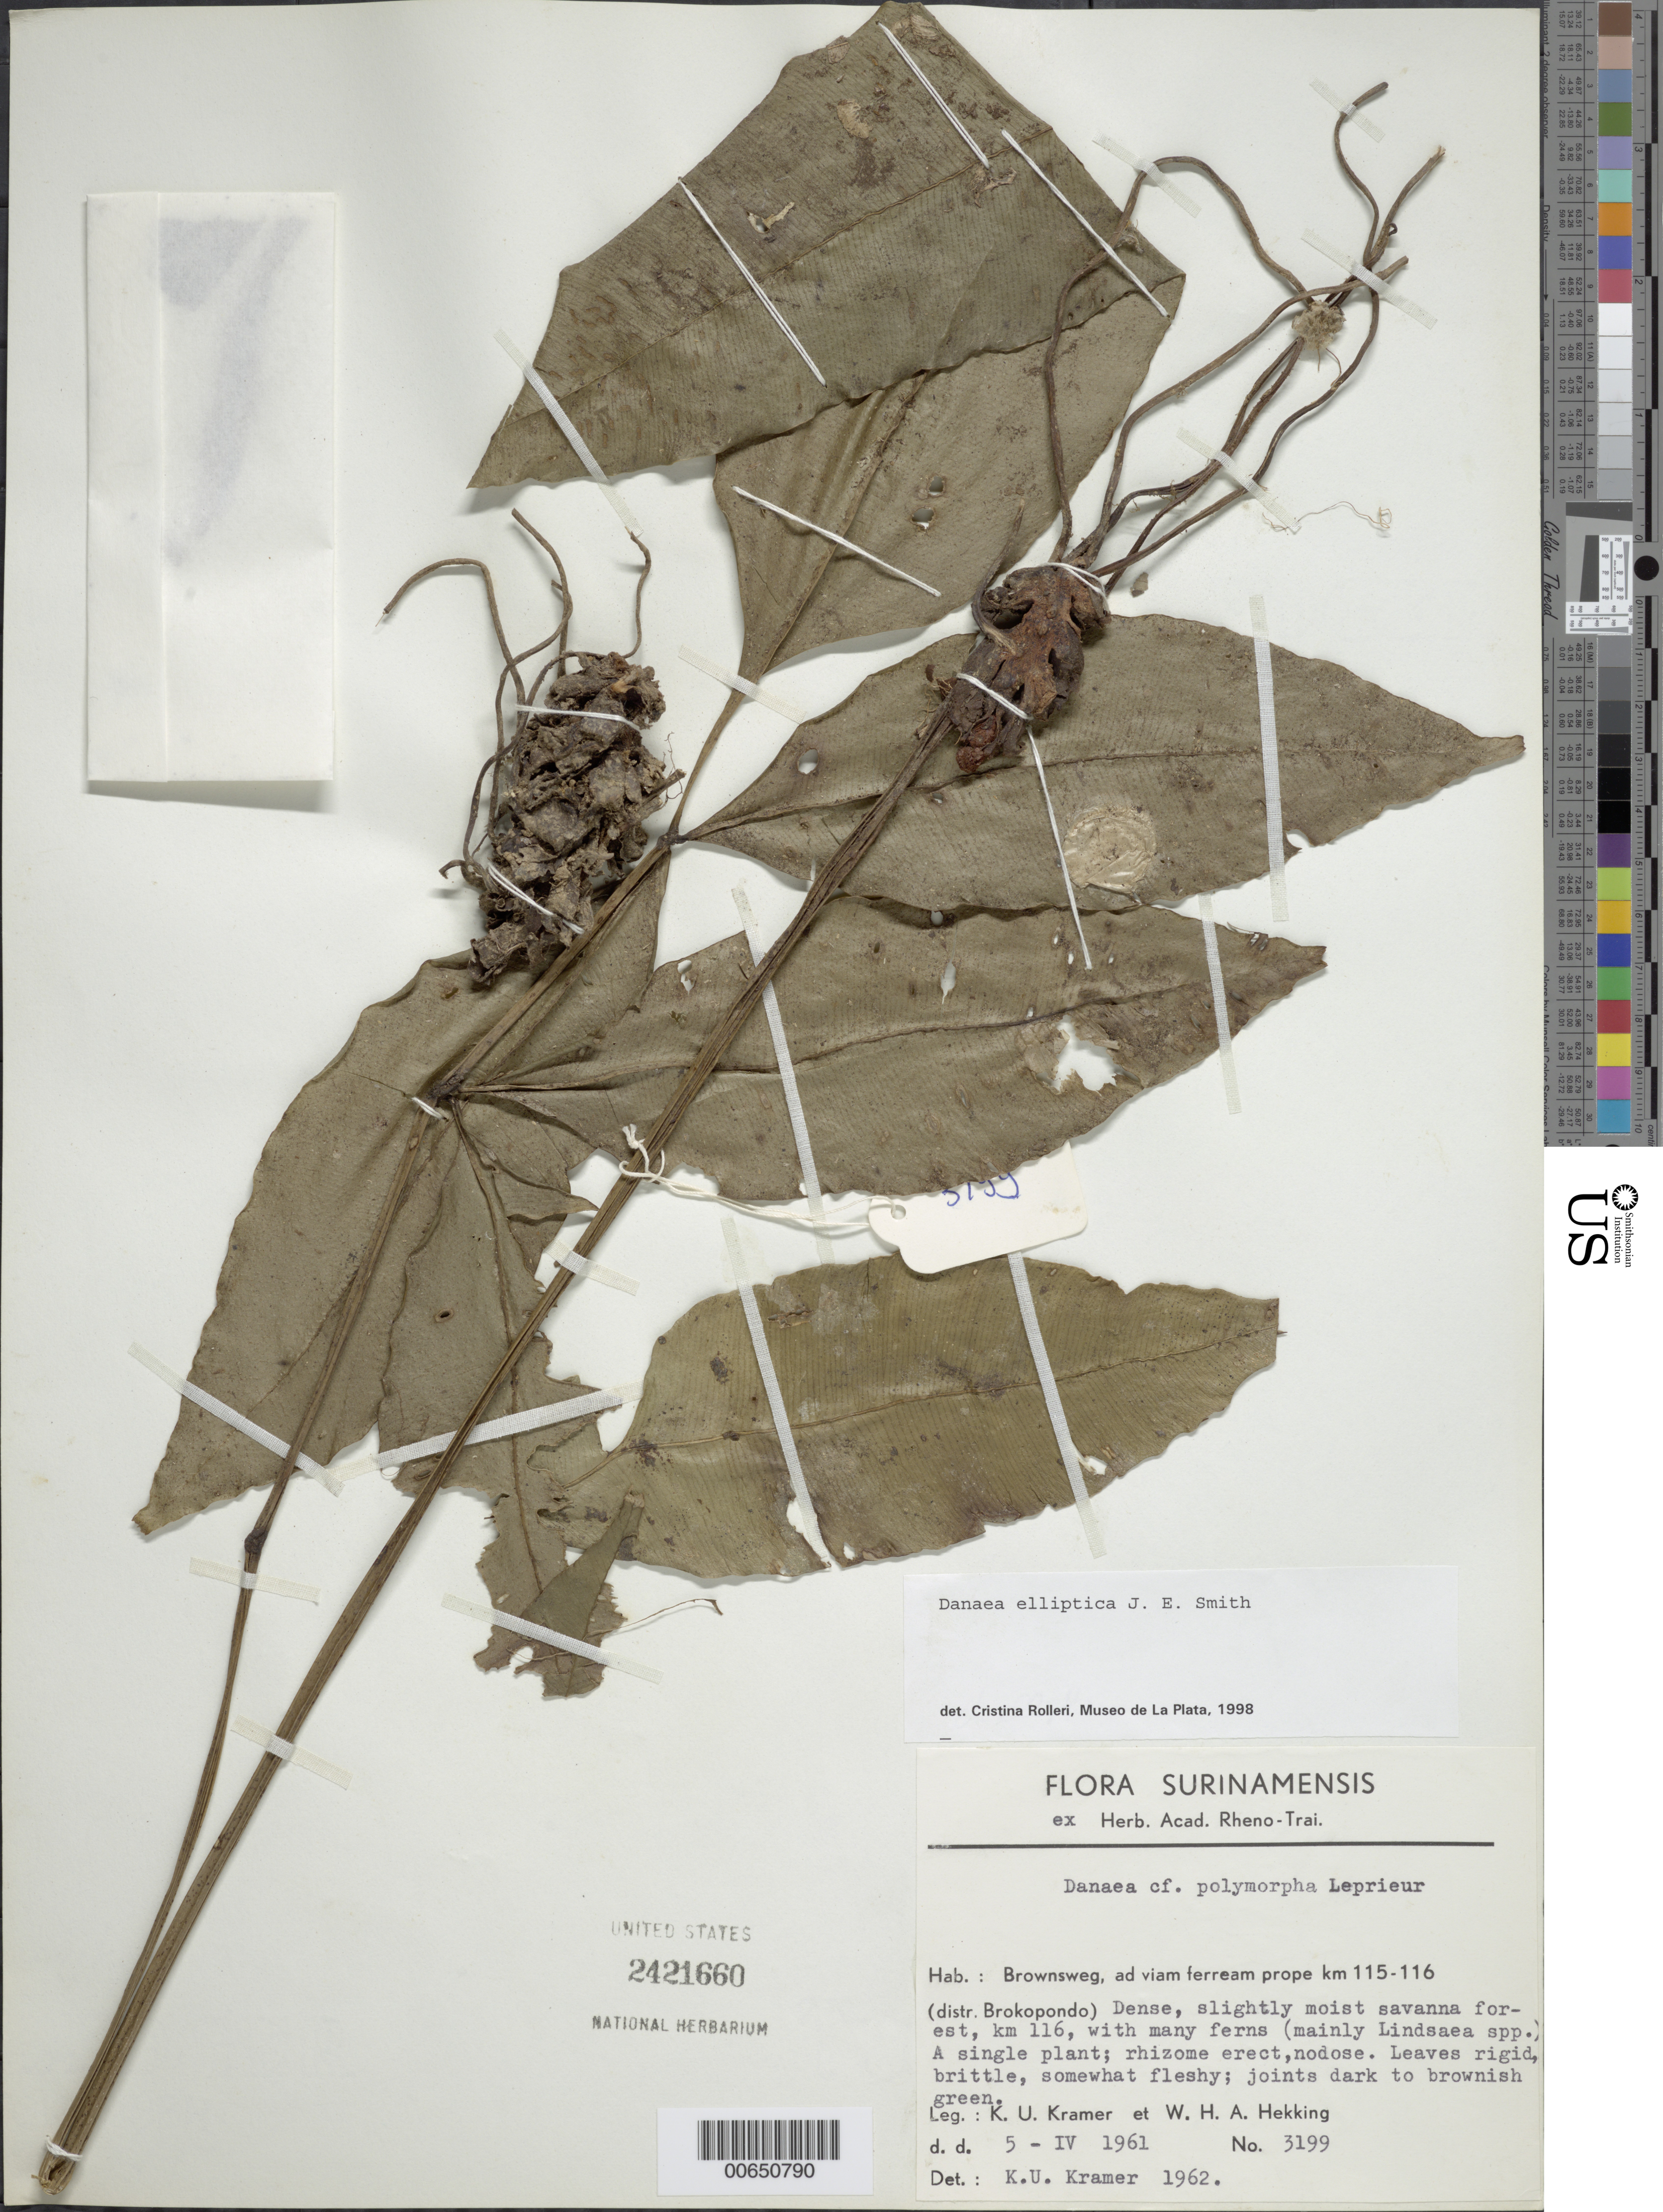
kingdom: Plantae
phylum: Tracheophyta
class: Polypodiopsida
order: Marattiales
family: Marattiaceae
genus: Danaea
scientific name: Danaea elliptica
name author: Sm.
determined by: Rolleri, Cristina H.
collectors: K. U. Kramer & W. H. A. Hekking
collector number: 3199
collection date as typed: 5-Apr-61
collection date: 1961-04-05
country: Suriname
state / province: Brokopondo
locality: Brownsweg, ad viam ferream prope km 115-116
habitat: Dense slightly moist savanna forest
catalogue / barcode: US 2421660